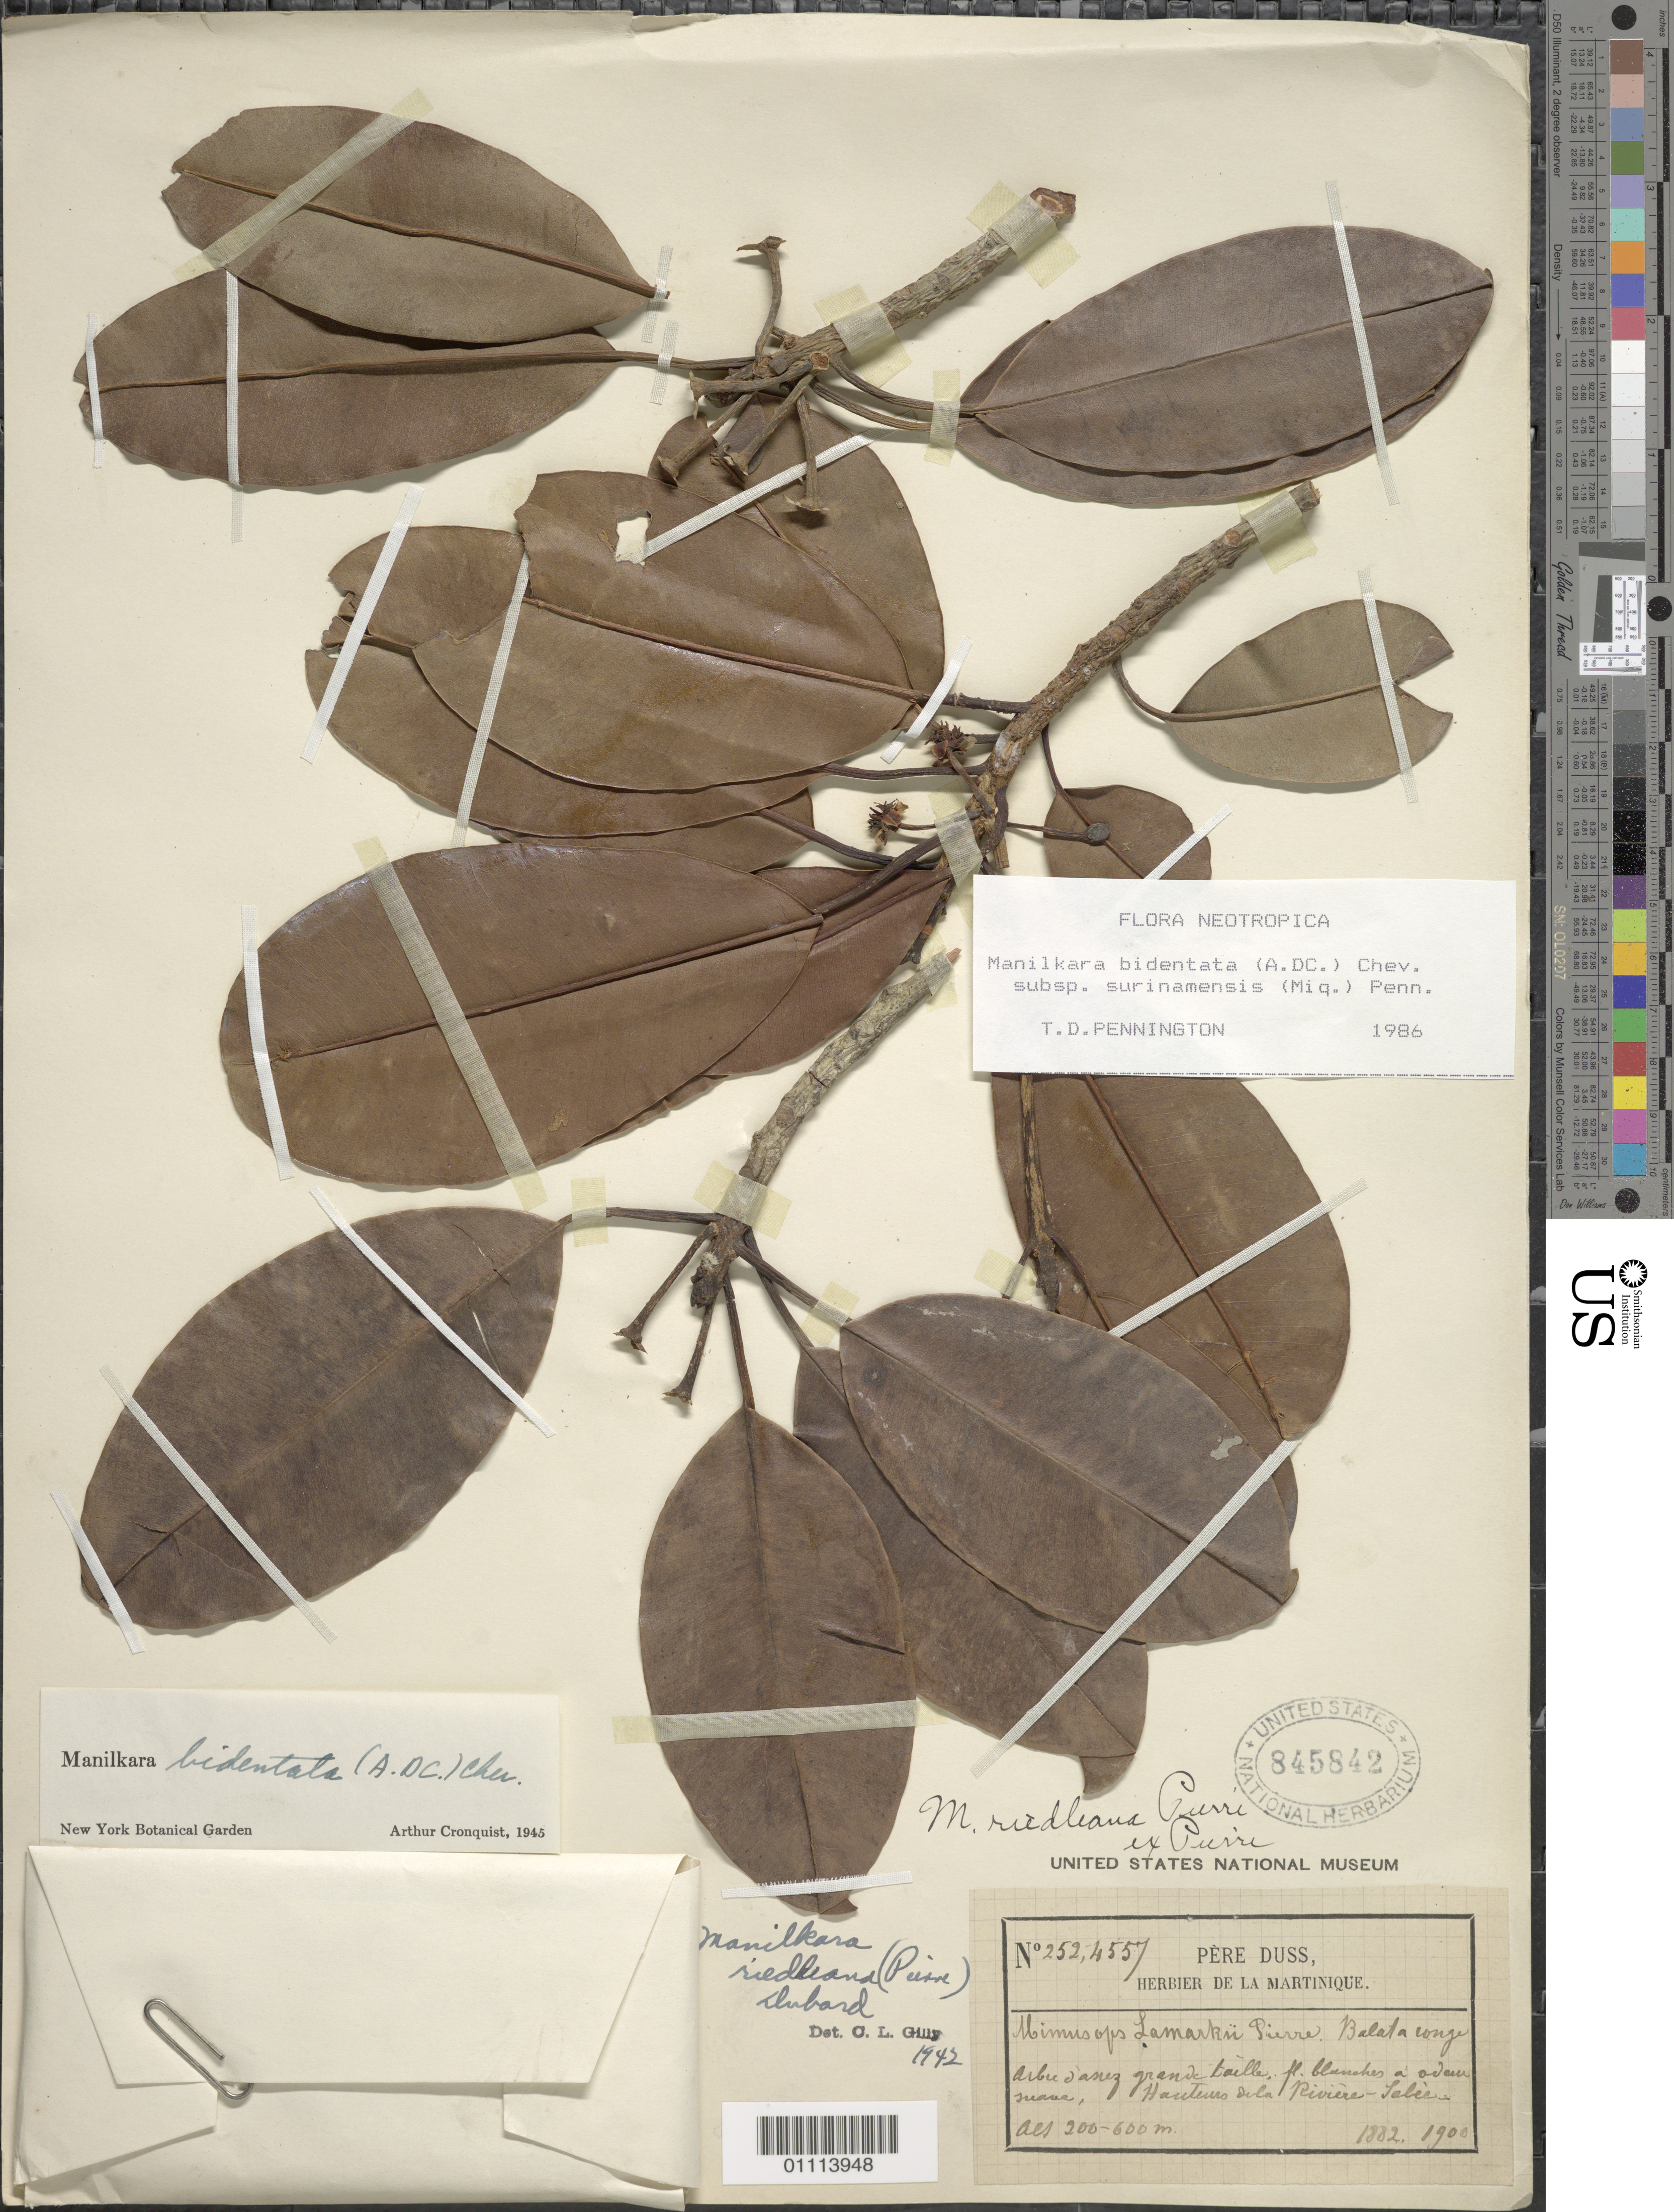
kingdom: Plantae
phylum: Tracheophyta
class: Magnoliopsida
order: Ericales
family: Sapotaceae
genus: Manilkara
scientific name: Manilkara bidentata subsp. bidentata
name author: (A. DC.) A. Chev.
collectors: Père Duss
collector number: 252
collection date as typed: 1882 and 1900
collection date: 1882,1900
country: Martinique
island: Martinique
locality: Hauteurs de la Riviere-Jabee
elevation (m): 200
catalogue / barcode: US 845842